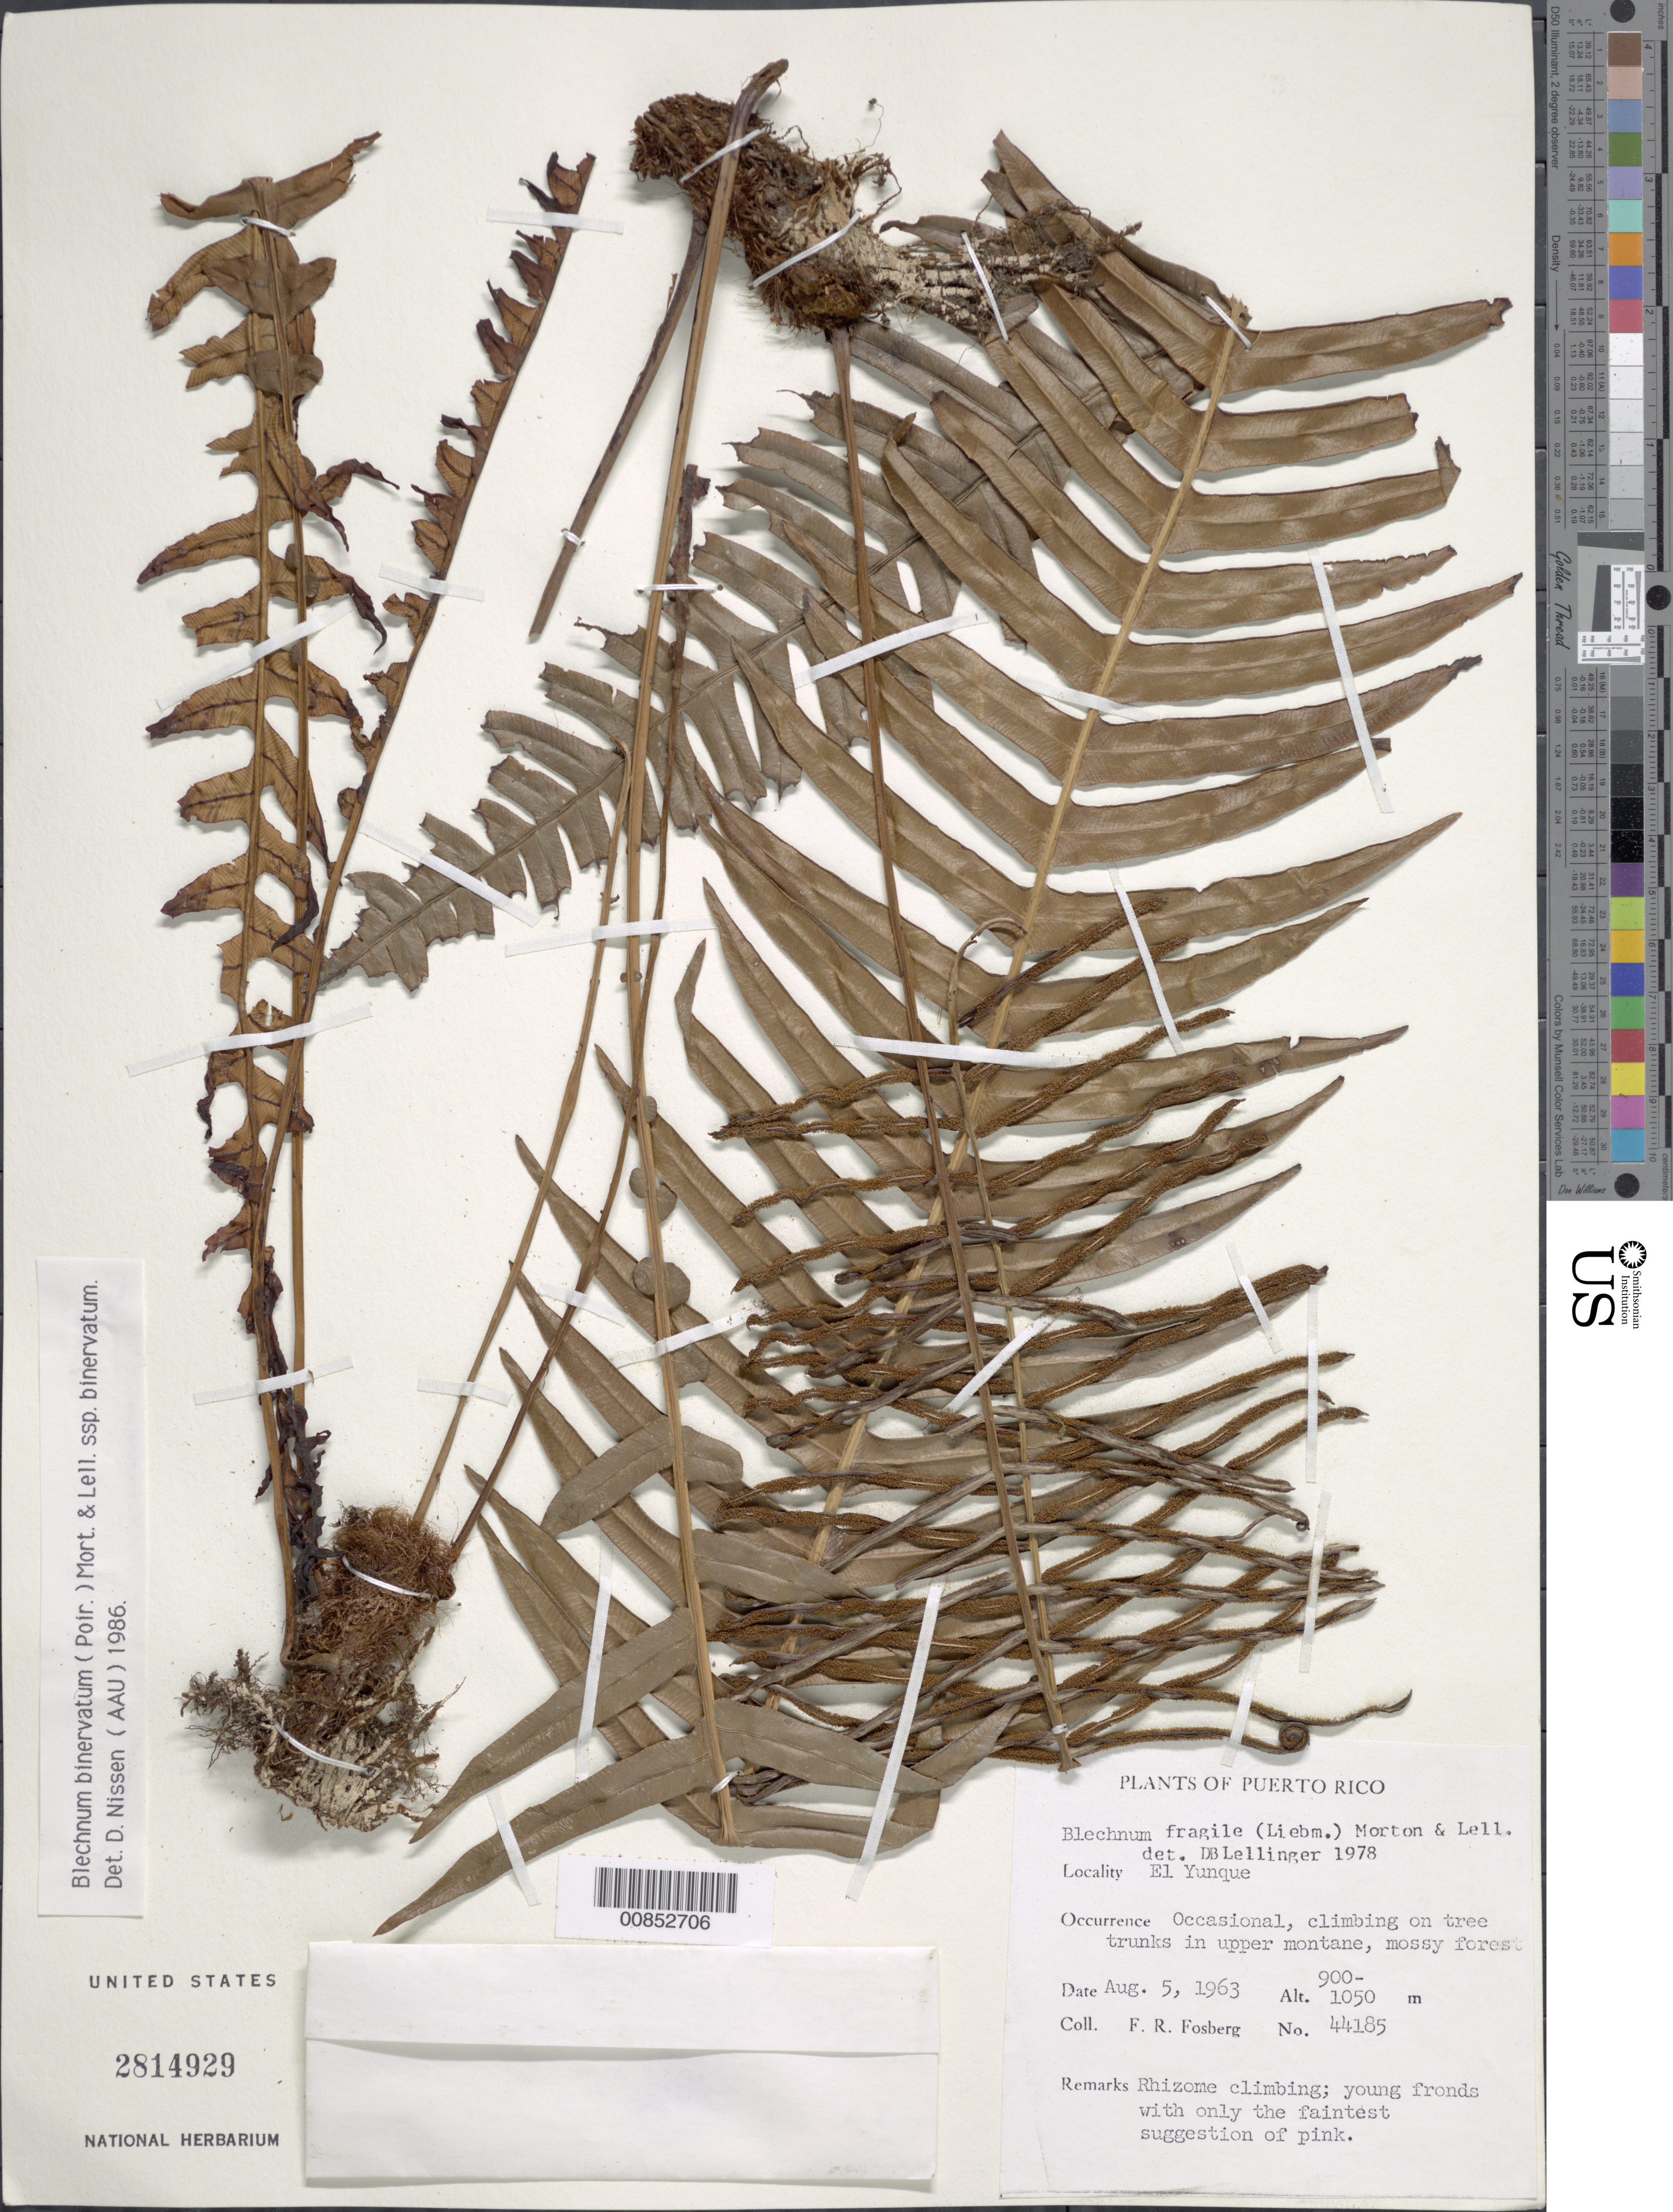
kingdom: Plantae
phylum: Tracheophyta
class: Polypodiopsida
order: Polypodiales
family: Blechnaceae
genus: Blechnum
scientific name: Blechnum fragile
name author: (Liebm.) C.V. Morton & Lellinger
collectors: F. R. Fosberg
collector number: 44185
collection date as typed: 05 Aug 1963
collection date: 1963-08-05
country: Puerto Rico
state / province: Río Grande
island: Puerto Rico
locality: El Yunque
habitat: Upper montane mossy forest, climbing on tree trunks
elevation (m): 900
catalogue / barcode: US 2814929